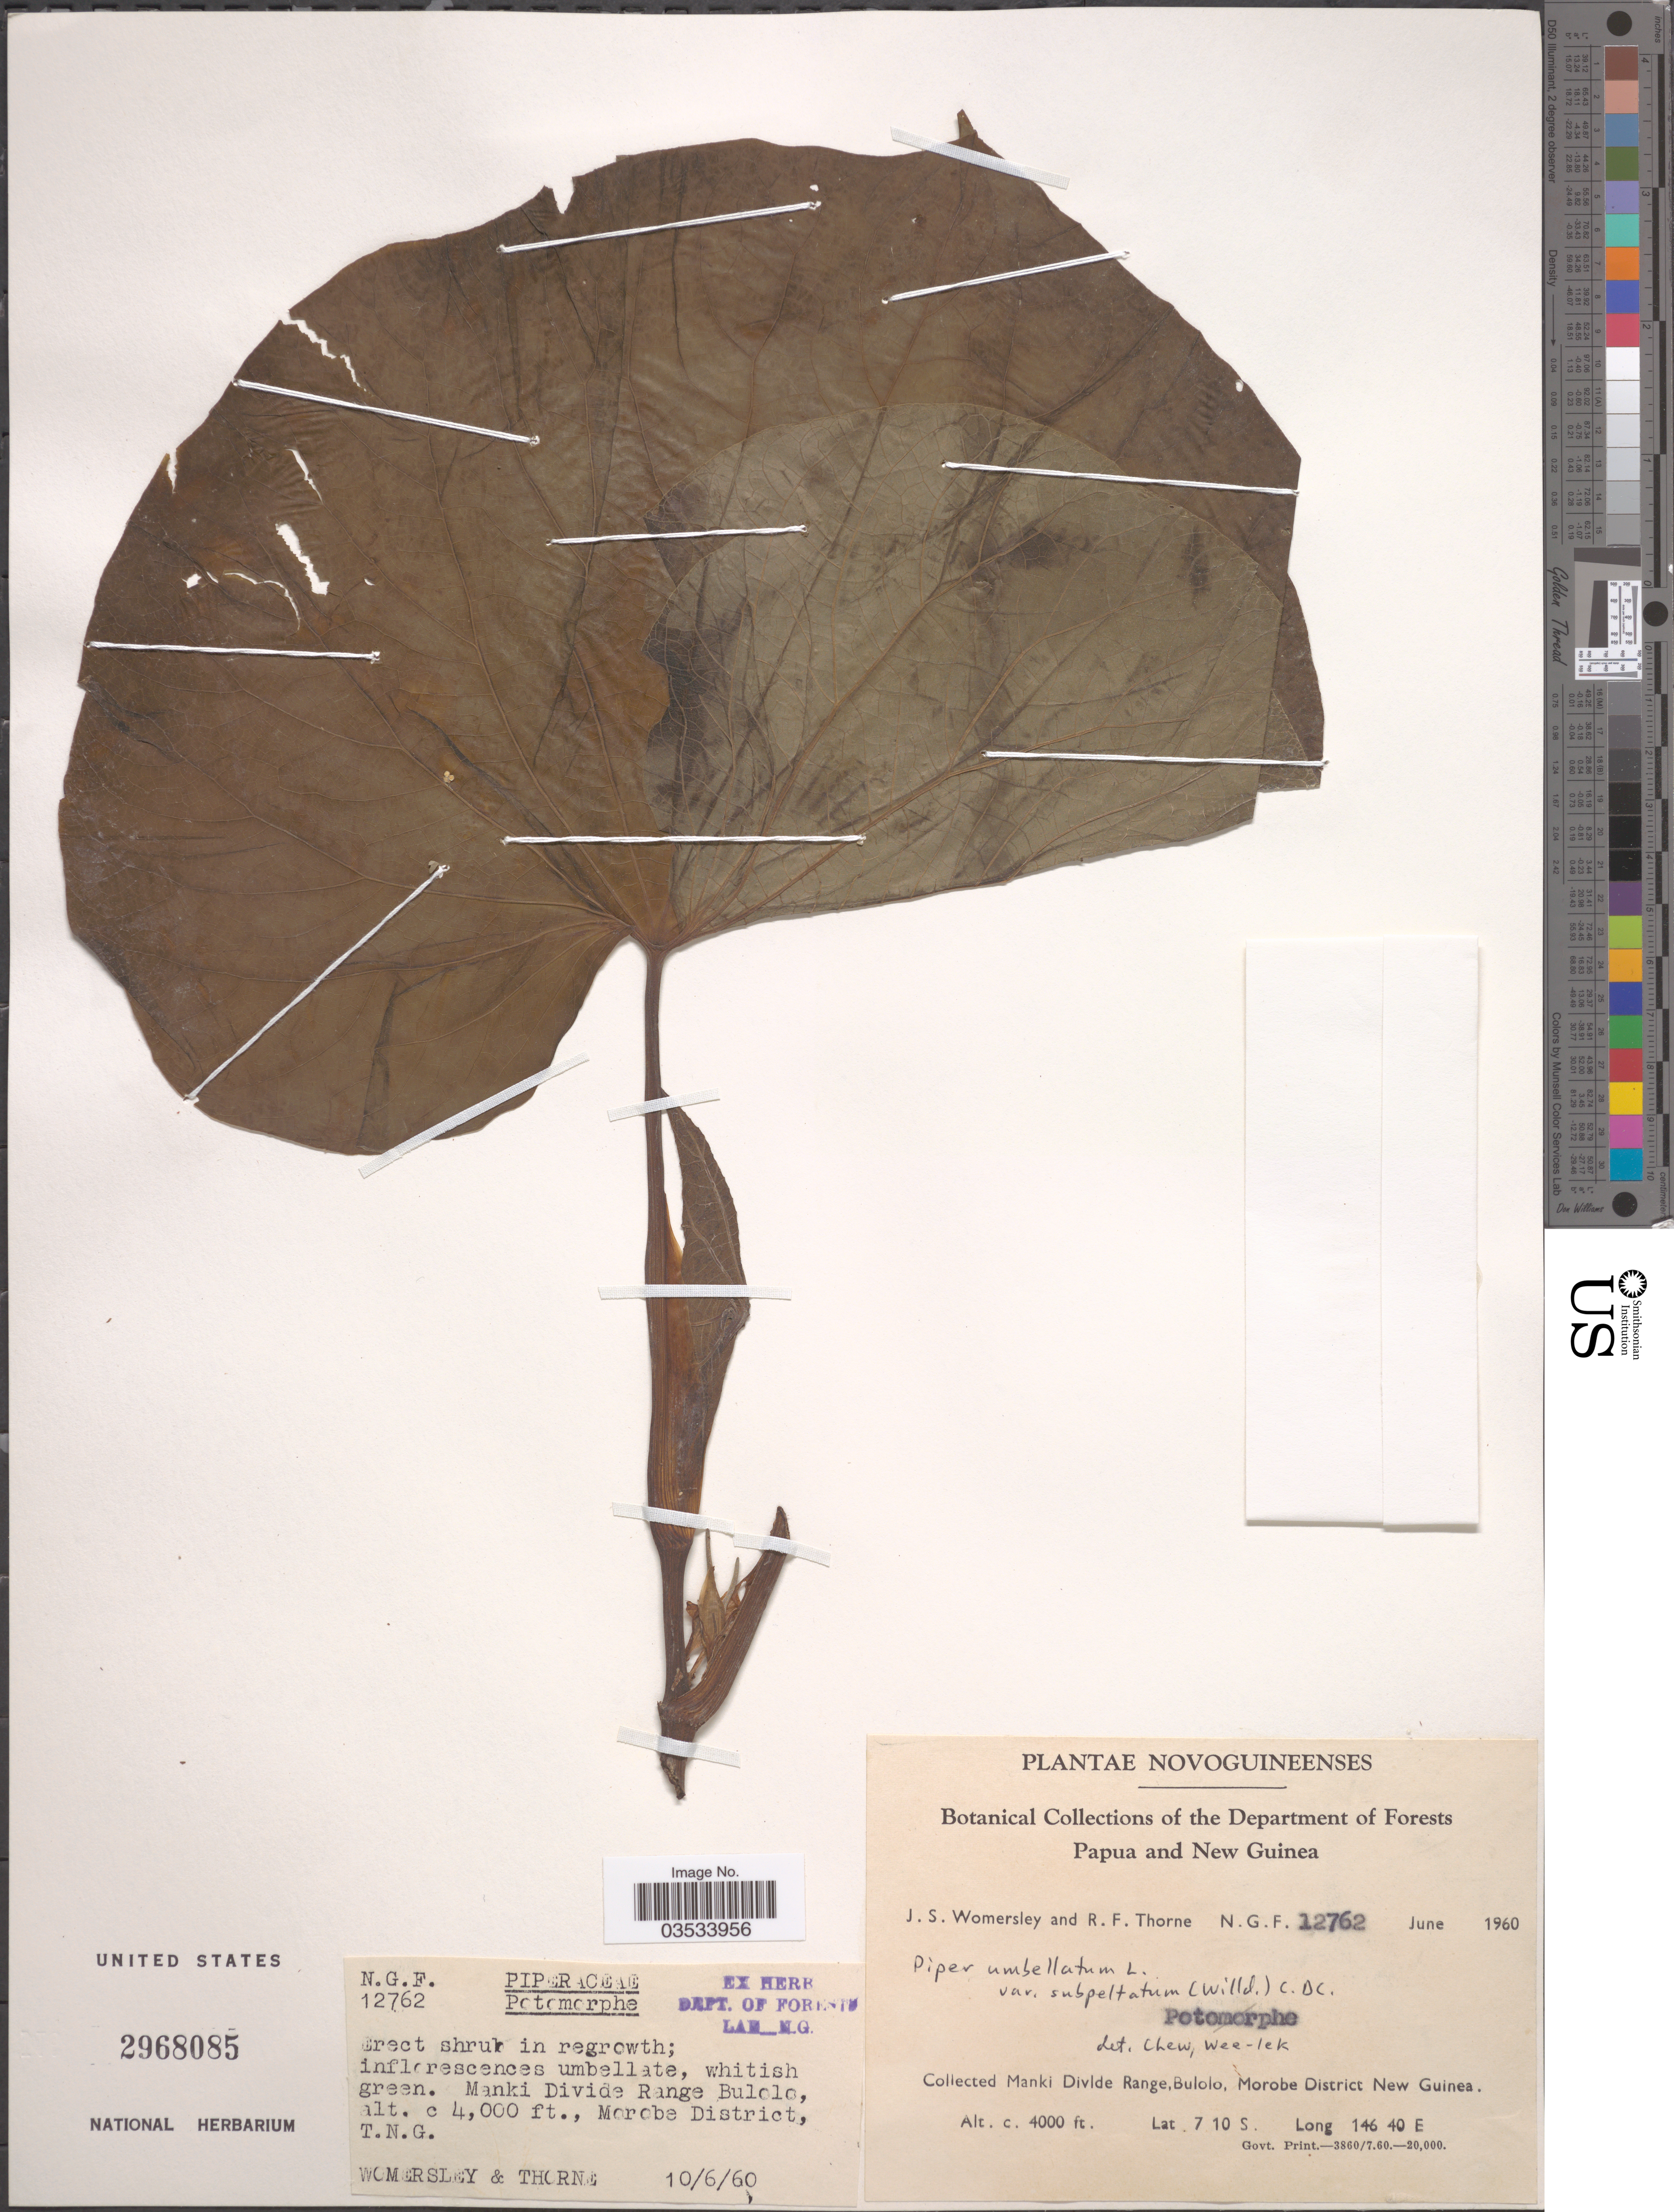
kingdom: Plantae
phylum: Tracheophyta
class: Magnoliopsida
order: Piperales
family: Piperaceae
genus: Piper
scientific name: Piper umbellatum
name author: L.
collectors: J. S. Womersley & R. Thorne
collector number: NGF 12762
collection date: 1960-06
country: Papua New Guinea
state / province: Morobe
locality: Novoguineenses. Manki Divide Range, Bulolo, Morobe District New Guinea. T. N. G.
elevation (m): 1219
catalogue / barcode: US 2968085